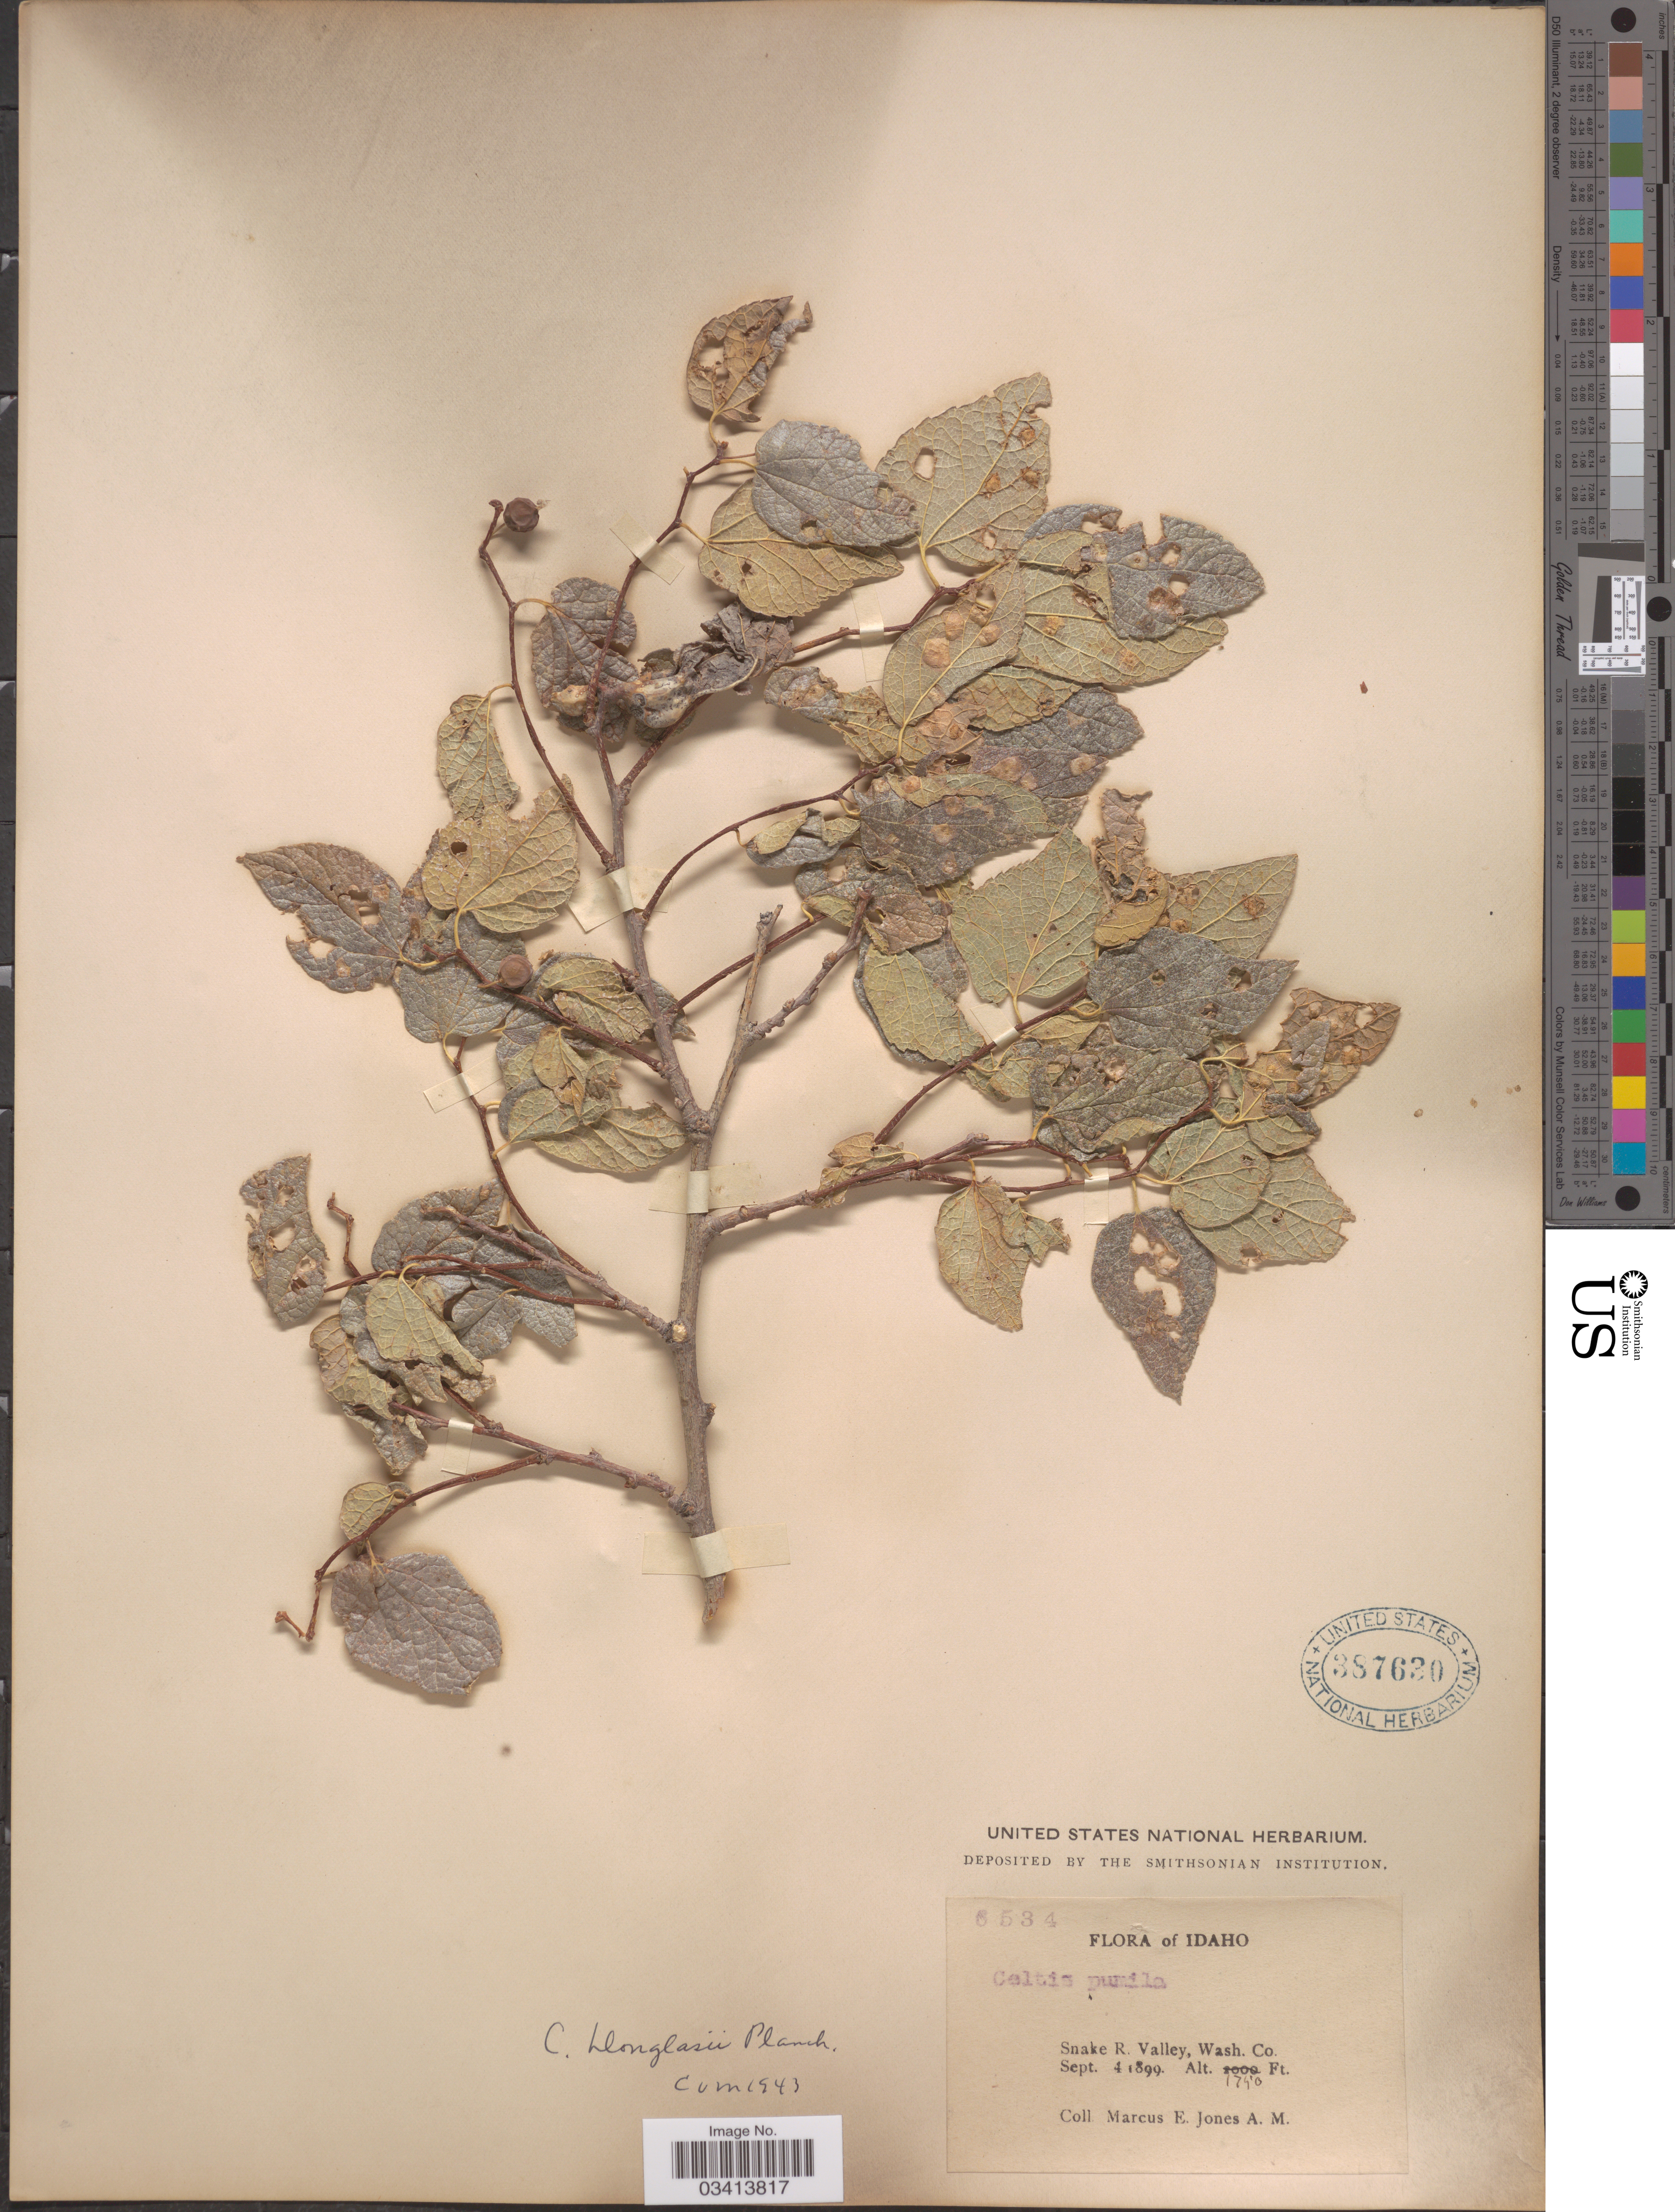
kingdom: Plantae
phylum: Tracheophyta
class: Magnoliopsida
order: Rosales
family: Cannabaceae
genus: Celtis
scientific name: Celtis laevigata var. reticulata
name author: (Torr.) L.D. Benson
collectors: M. E. Jones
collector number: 6534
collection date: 1899-09-04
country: United States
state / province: Idaho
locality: Snake R. Valley, Wash. Co.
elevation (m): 533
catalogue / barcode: US 387630